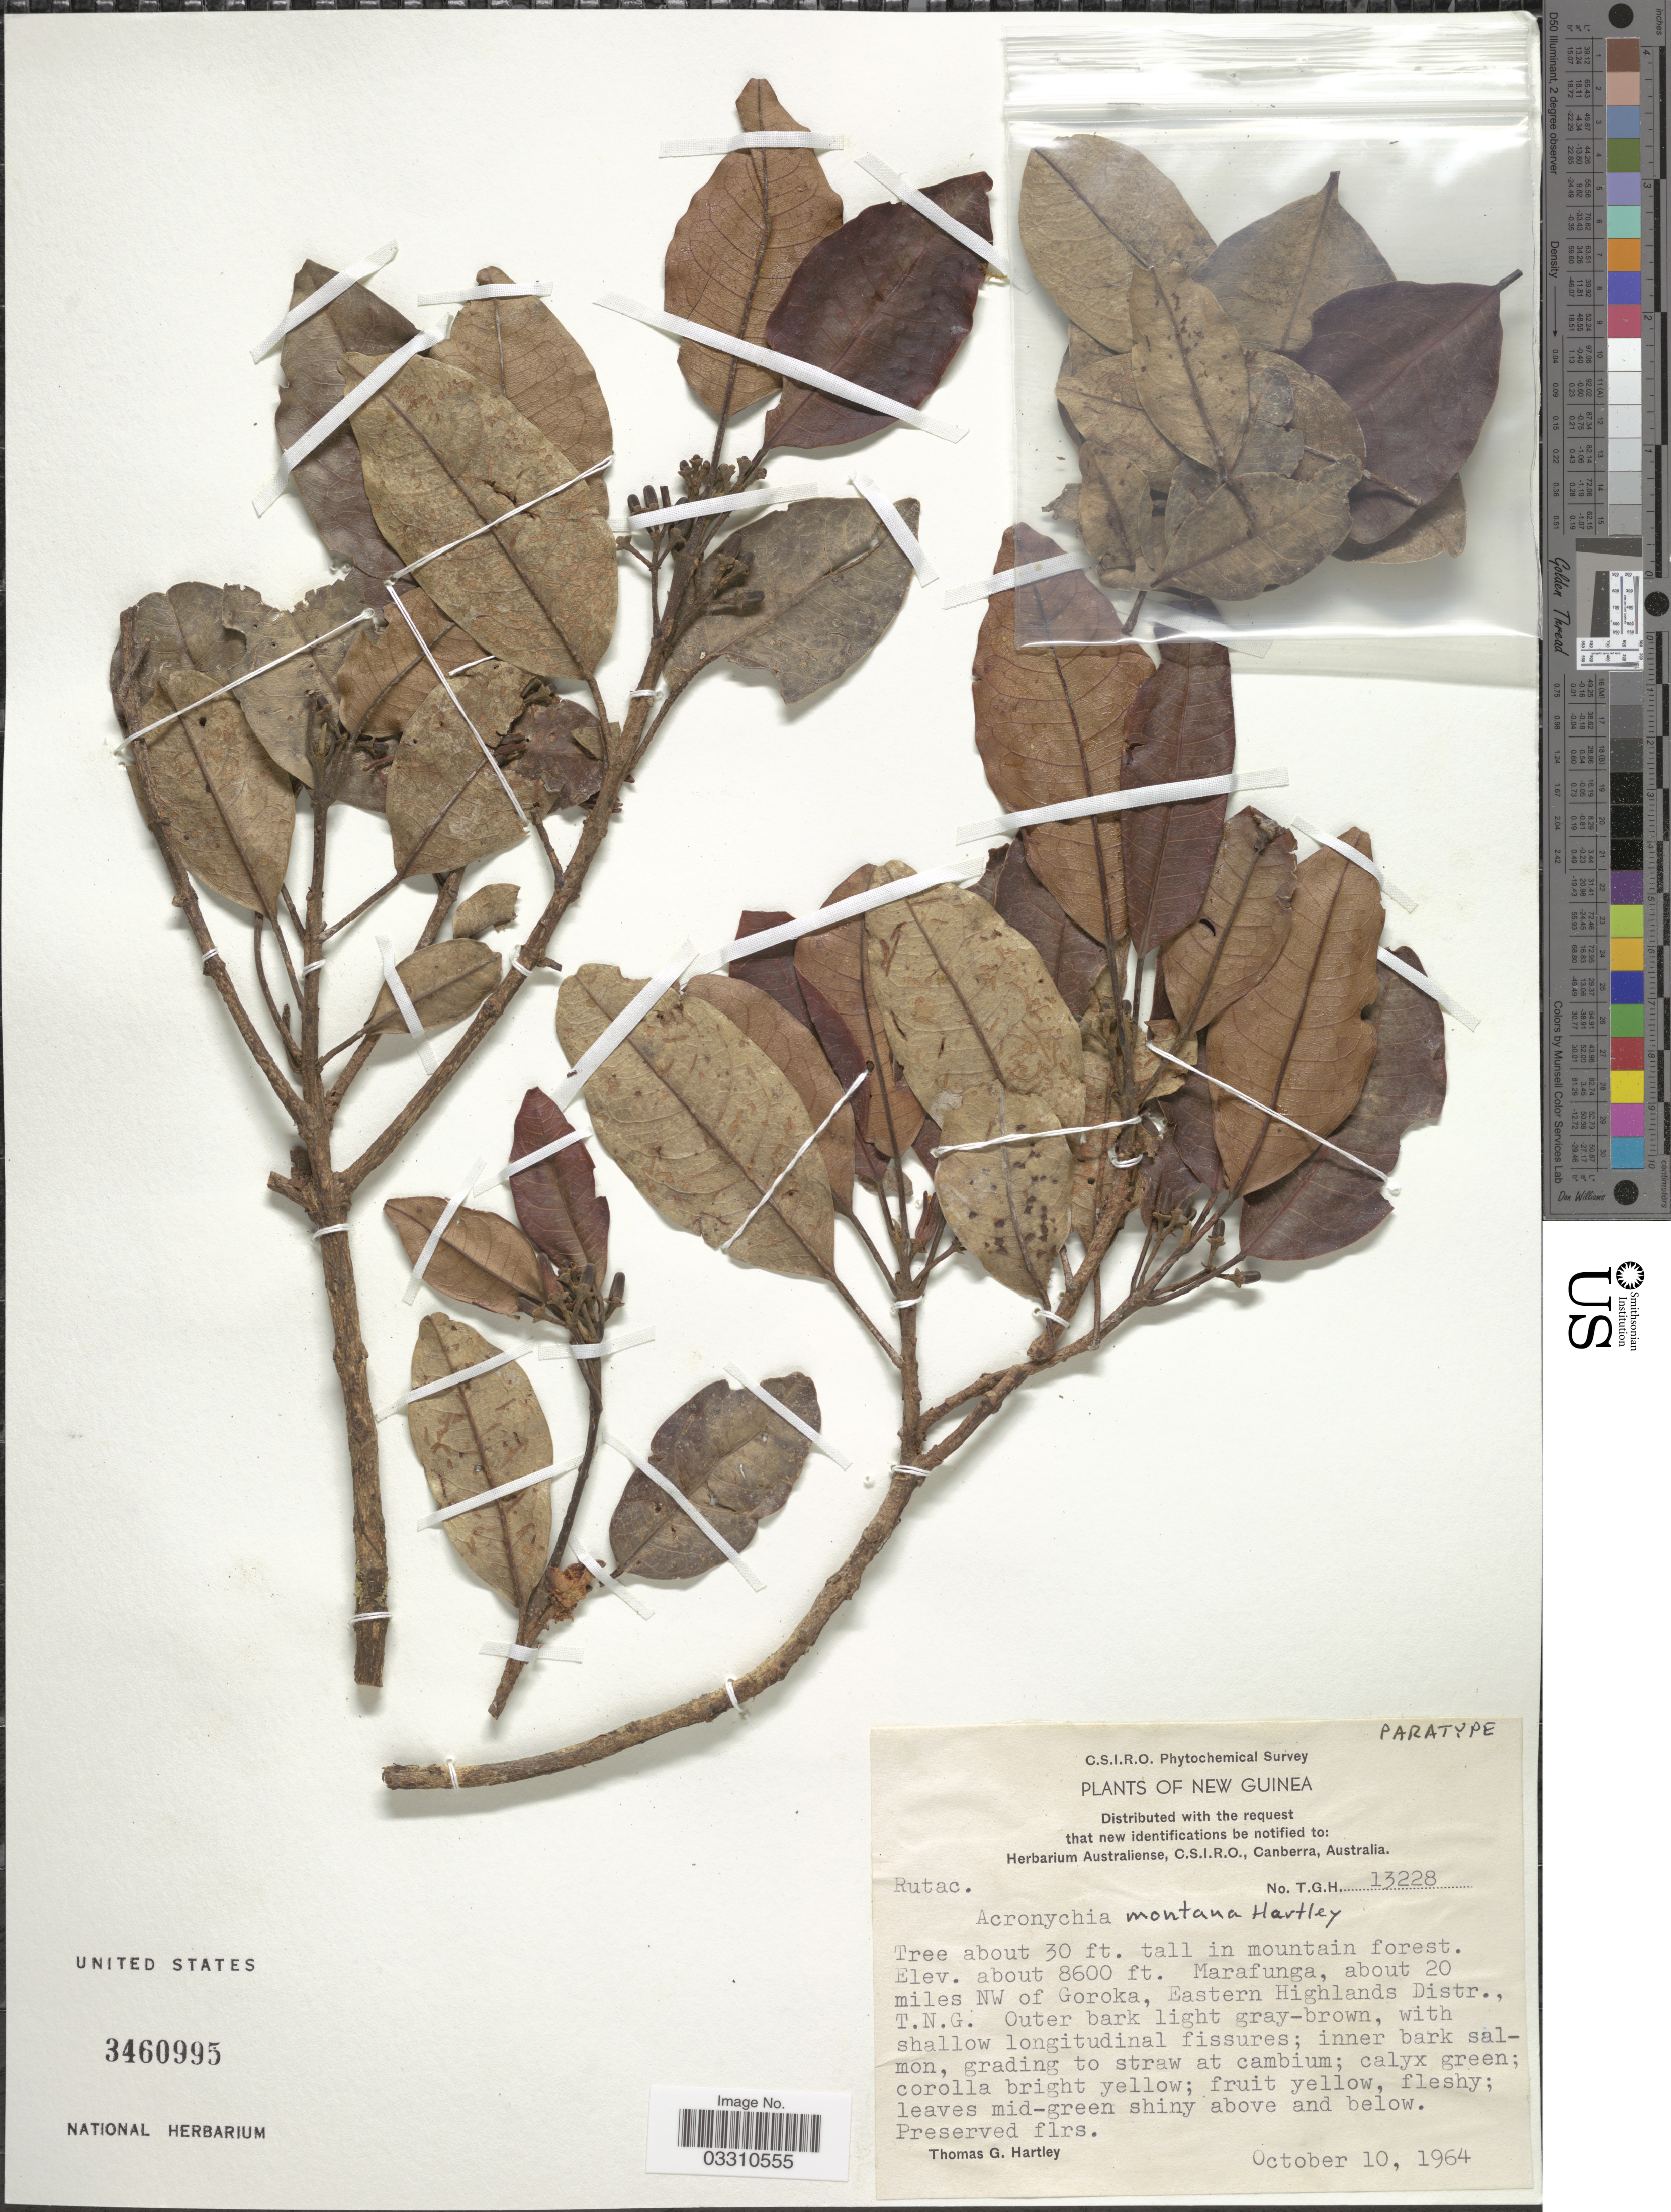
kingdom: Plantae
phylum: Tracheophyta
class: Magnoliopsida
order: Sapindales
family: Rutaceae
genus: Acronychia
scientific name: Acronychia montana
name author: T.G. Hartley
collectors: T. G. Hartley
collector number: TGH13228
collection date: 1964-10-10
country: Papua New Guinea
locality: New Guinea, Marafunga, about 20 miles NW of Goroka, Eastern Highlands Distr., T.N.G.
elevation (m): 2621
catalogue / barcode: US 3460995